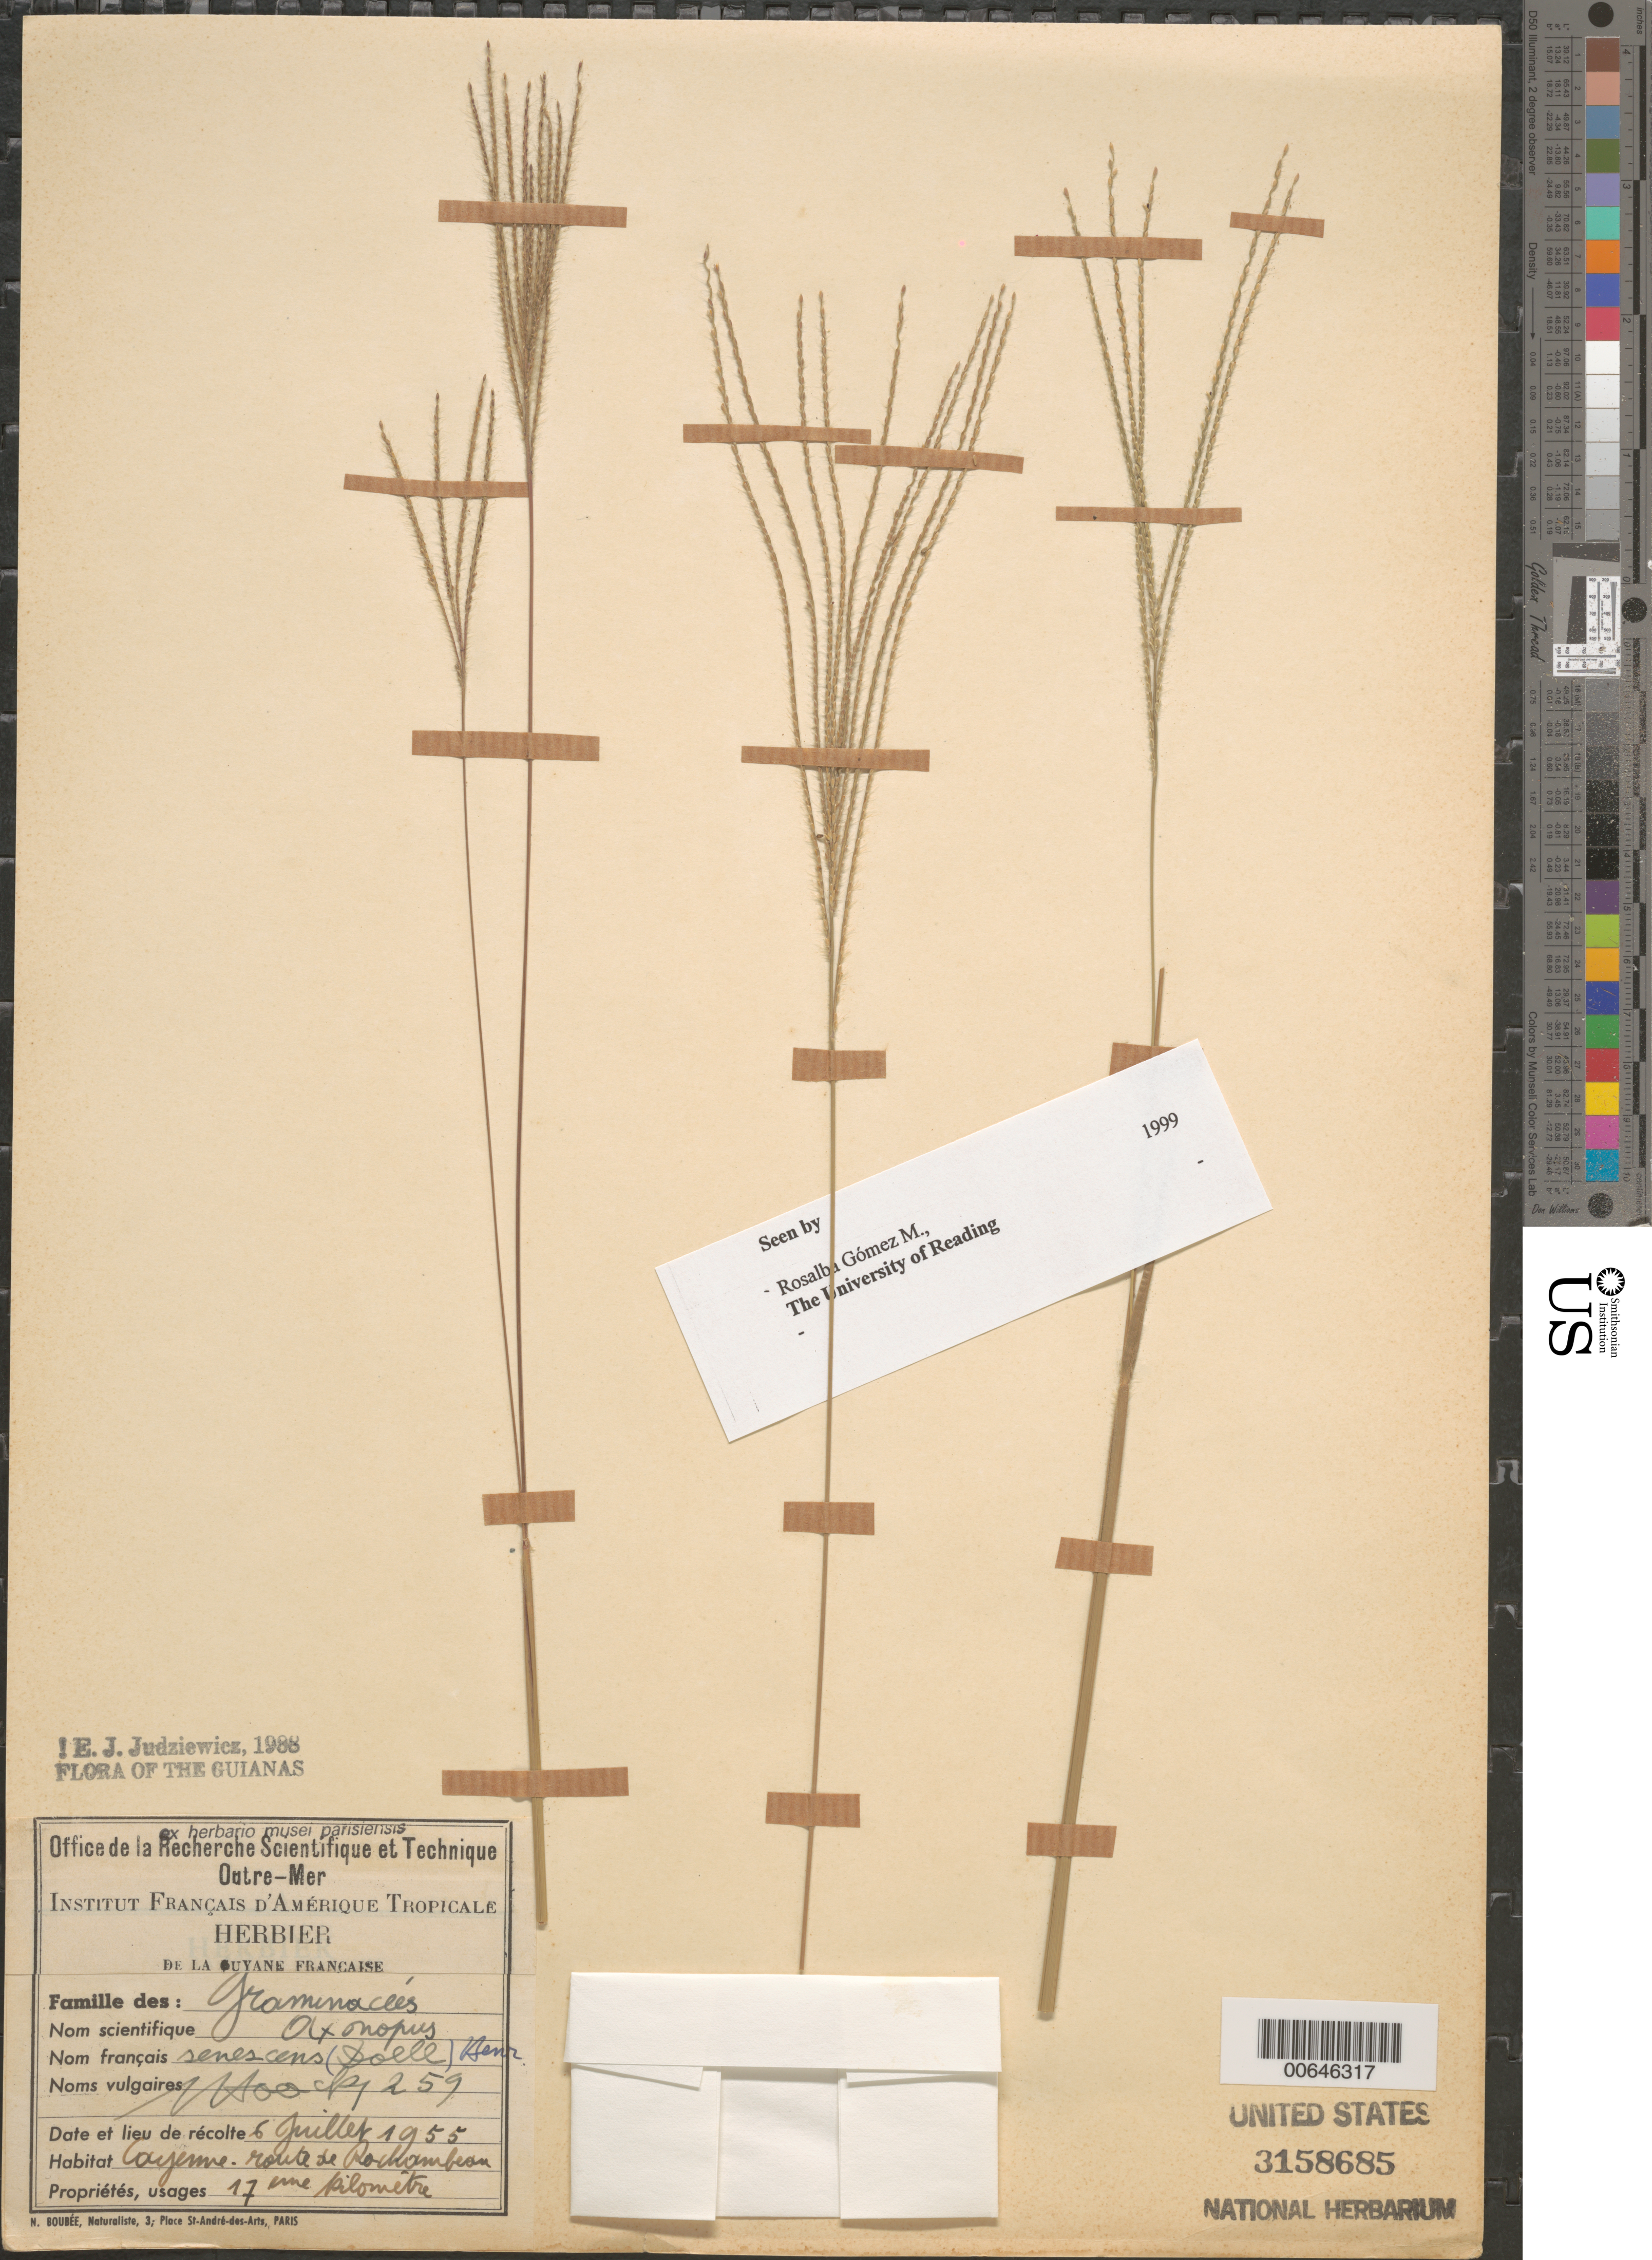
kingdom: Plantae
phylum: Tracheophyta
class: Liliopsida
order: Poales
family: Poaceae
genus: Axonopus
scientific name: Axonopus senescens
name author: (Döll) Henr.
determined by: Rosalba Gomez, M.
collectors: J. Hoock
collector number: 259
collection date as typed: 6-Jul-55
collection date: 1955-07-06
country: French Guiana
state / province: Cayenne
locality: Cayenne, Route de Rochambeau, 17 km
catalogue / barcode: US 3158685